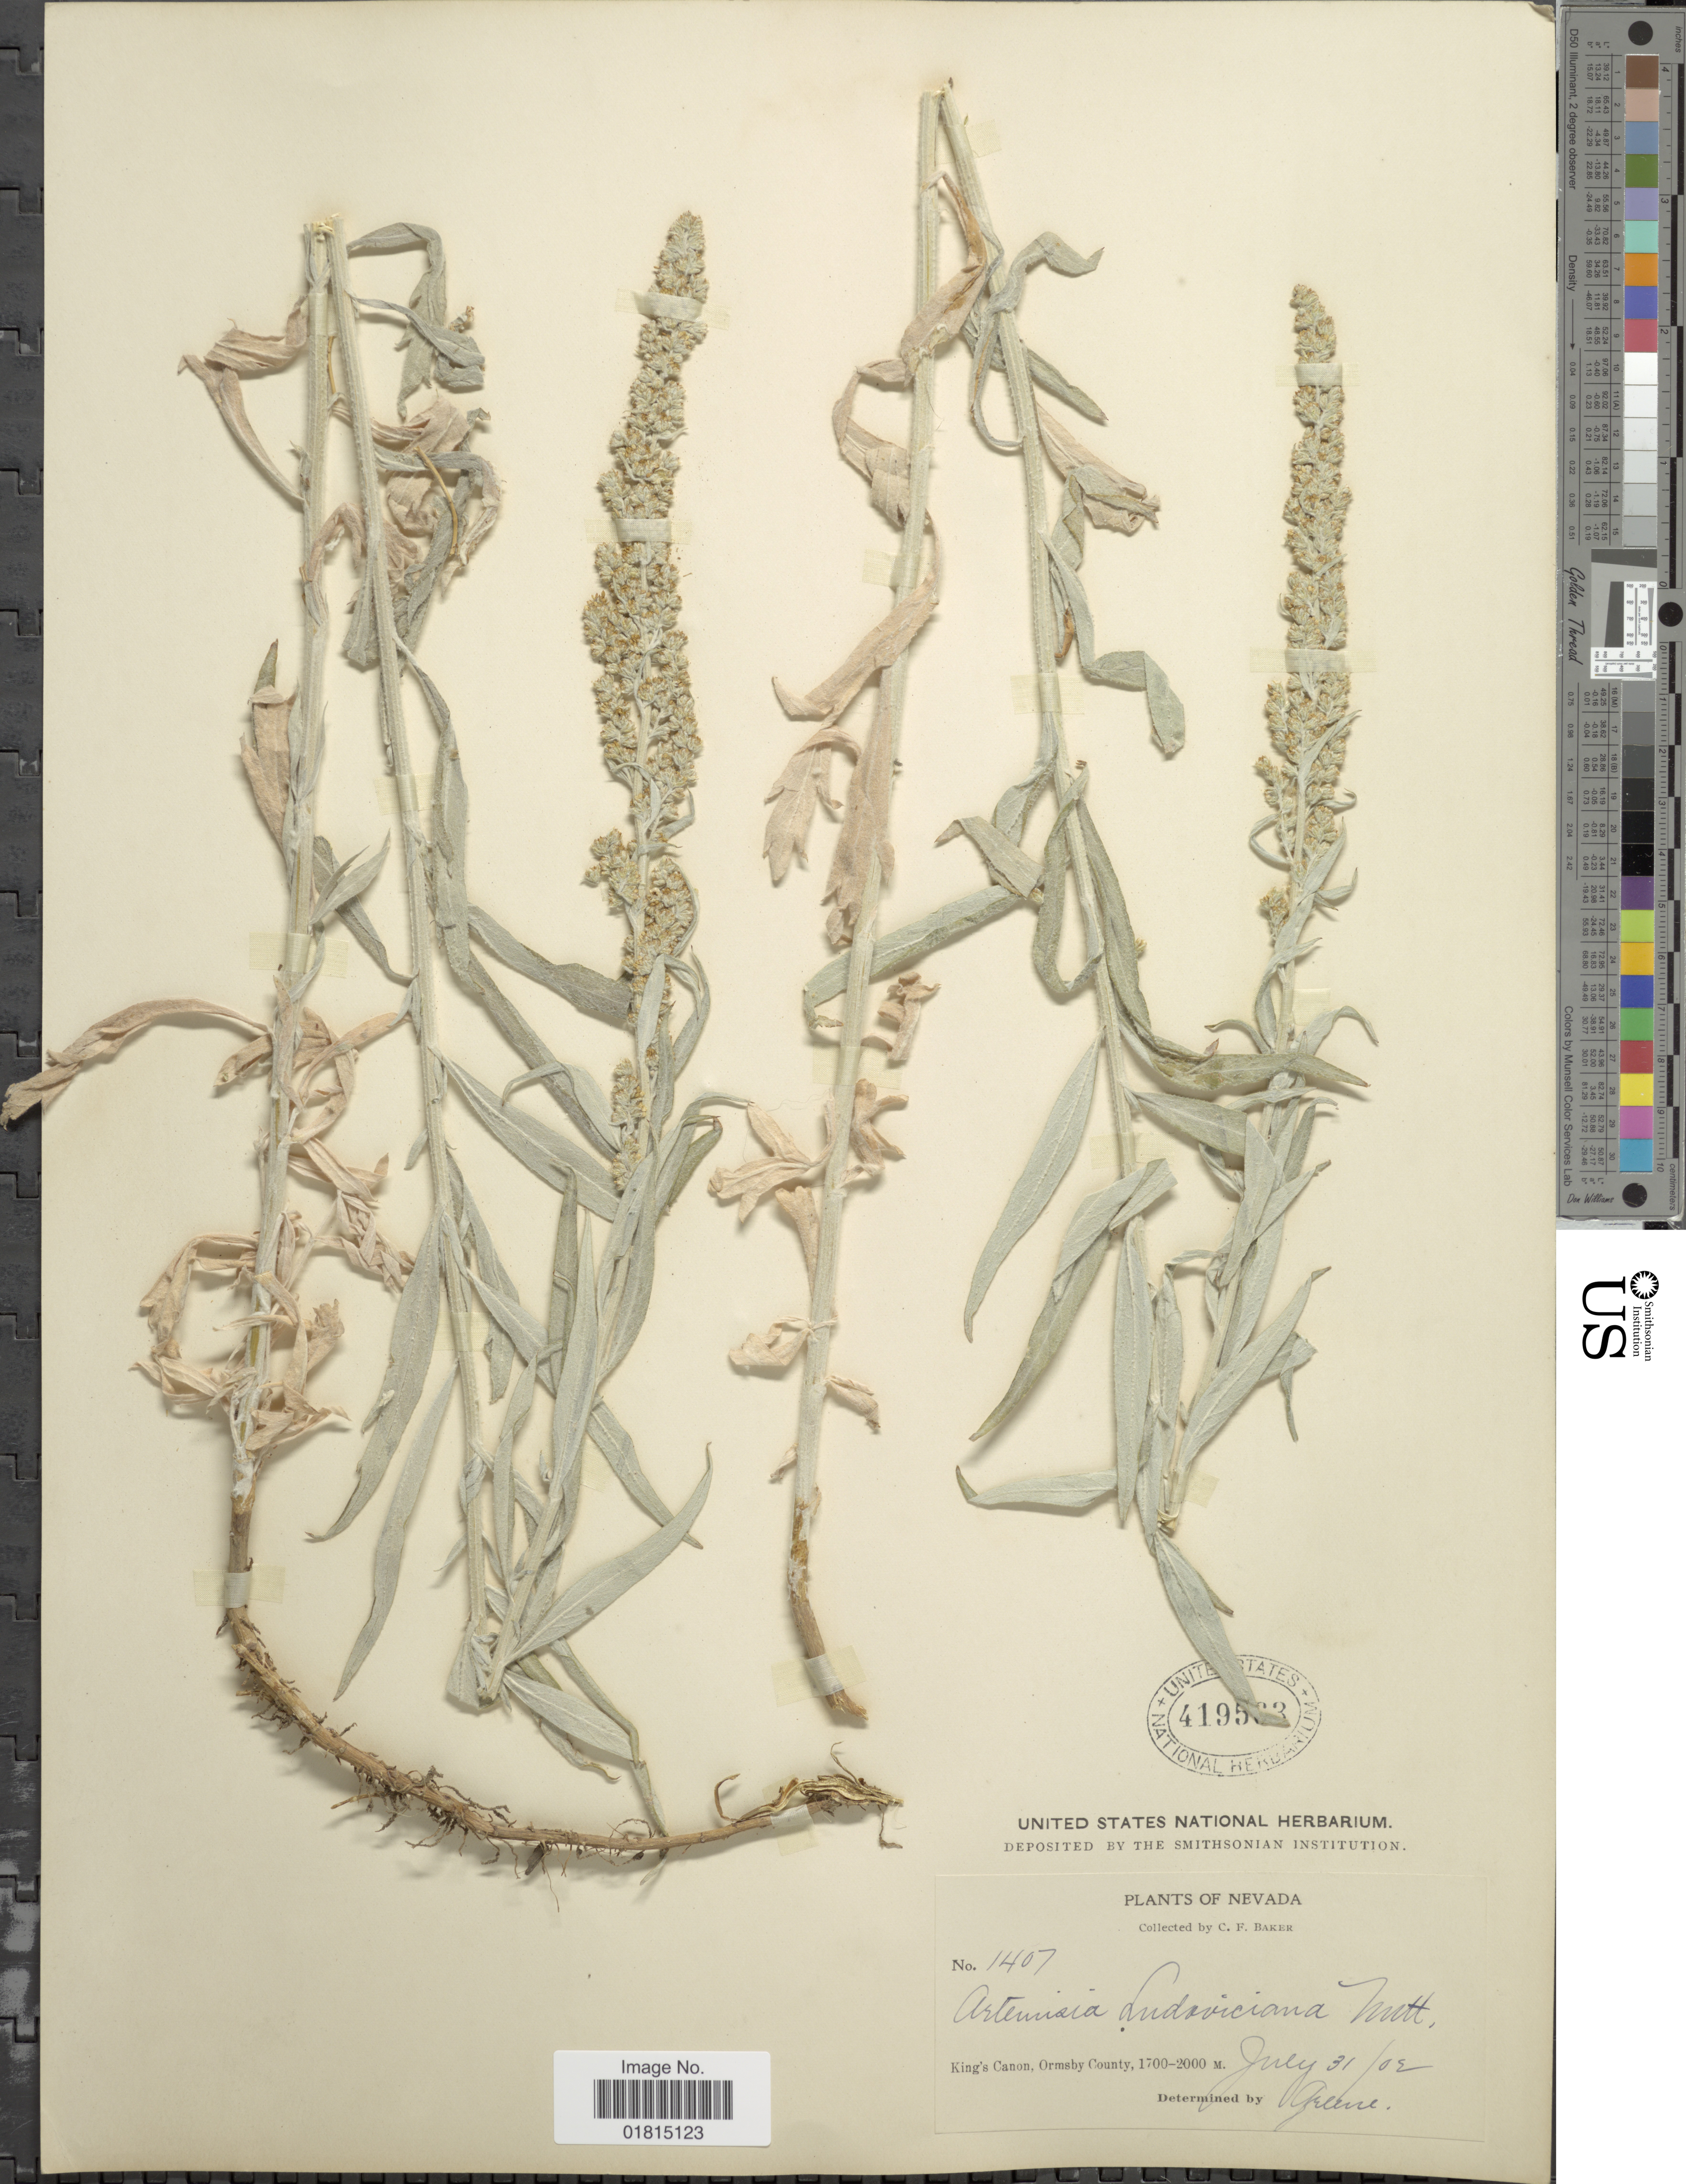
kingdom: Plantae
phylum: Tracheophyta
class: Magnoliopsida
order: Asterales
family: Asteraceae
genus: Artemisia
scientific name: Artemisia diversifolia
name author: Rydb.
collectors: C. F. Baker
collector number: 1407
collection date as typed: Transcribed d/m/y: 31/7/2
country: United States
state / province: Nevada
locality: King's Canon, Ormsby County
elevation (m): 1700